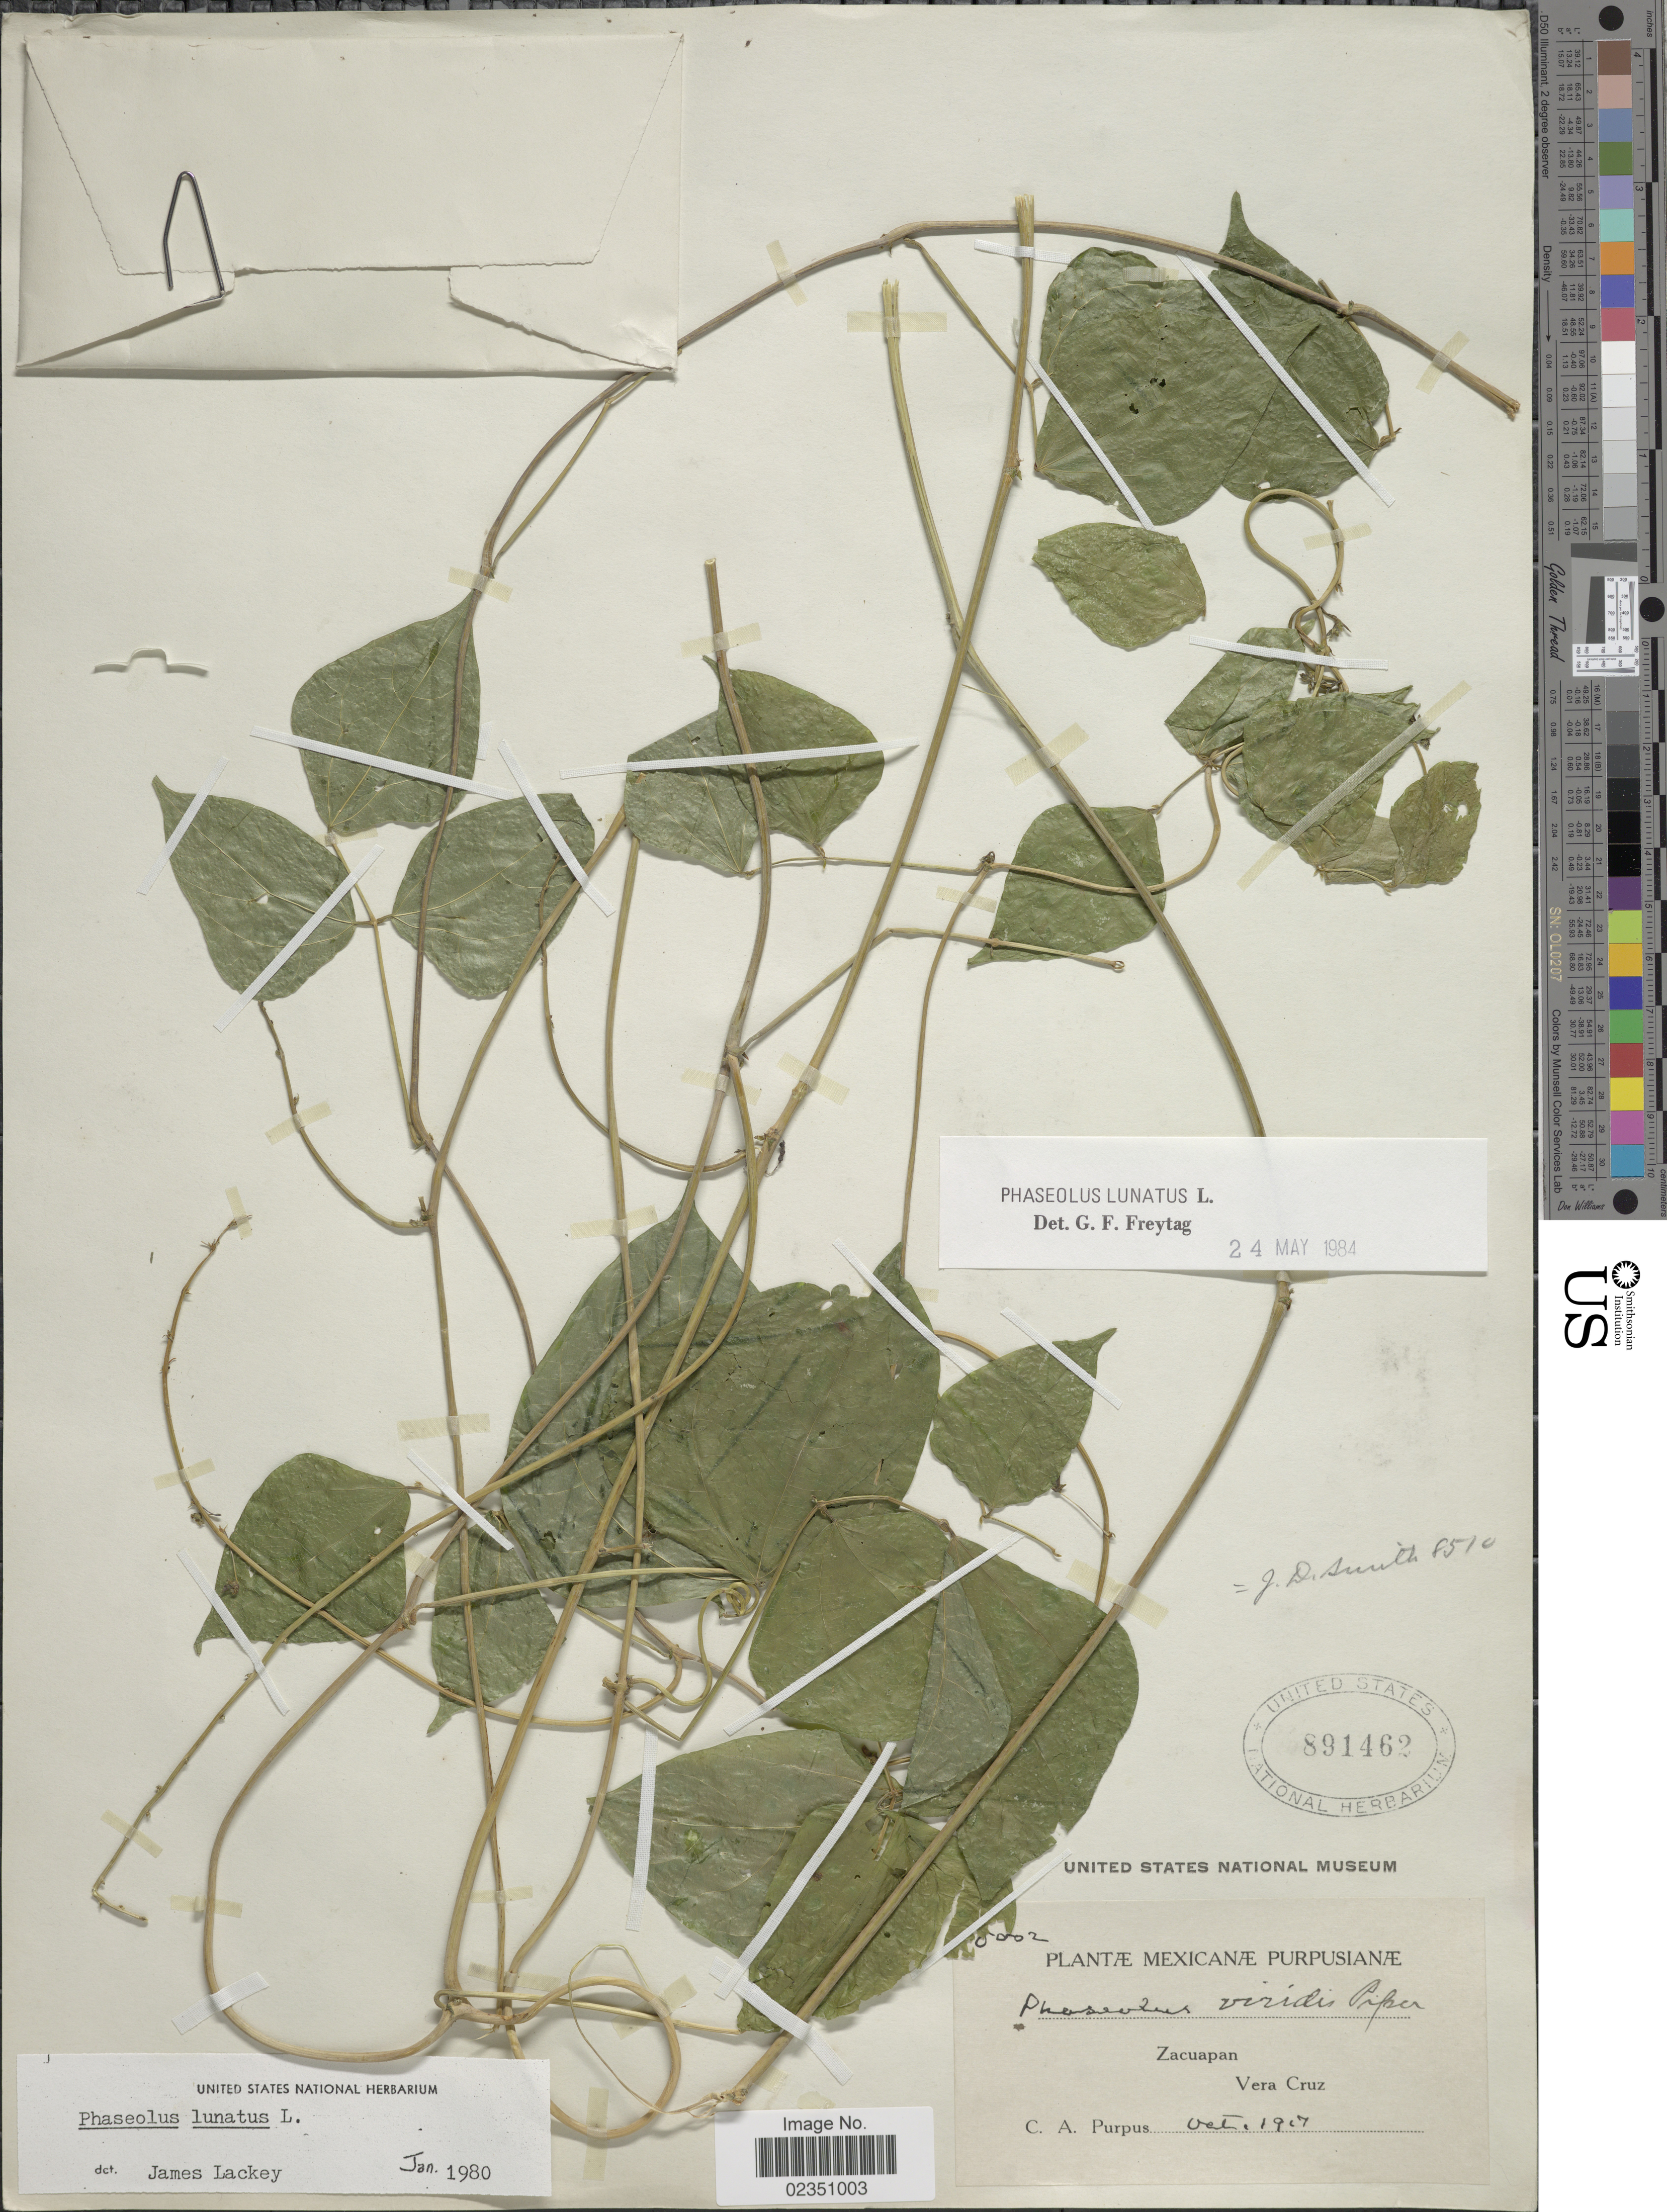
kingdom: Plantae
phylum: Tracheophyta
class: Magnoliopsida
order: Fabales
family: Fabaceae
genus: Phaseolus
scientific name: Phaseolus lunatus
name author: L.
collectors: C. A. Purpus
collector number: !002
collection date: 1917-10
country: Mexico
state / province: Veracruz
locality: Zacuapan, Vera Cruz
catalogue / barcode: US 91462